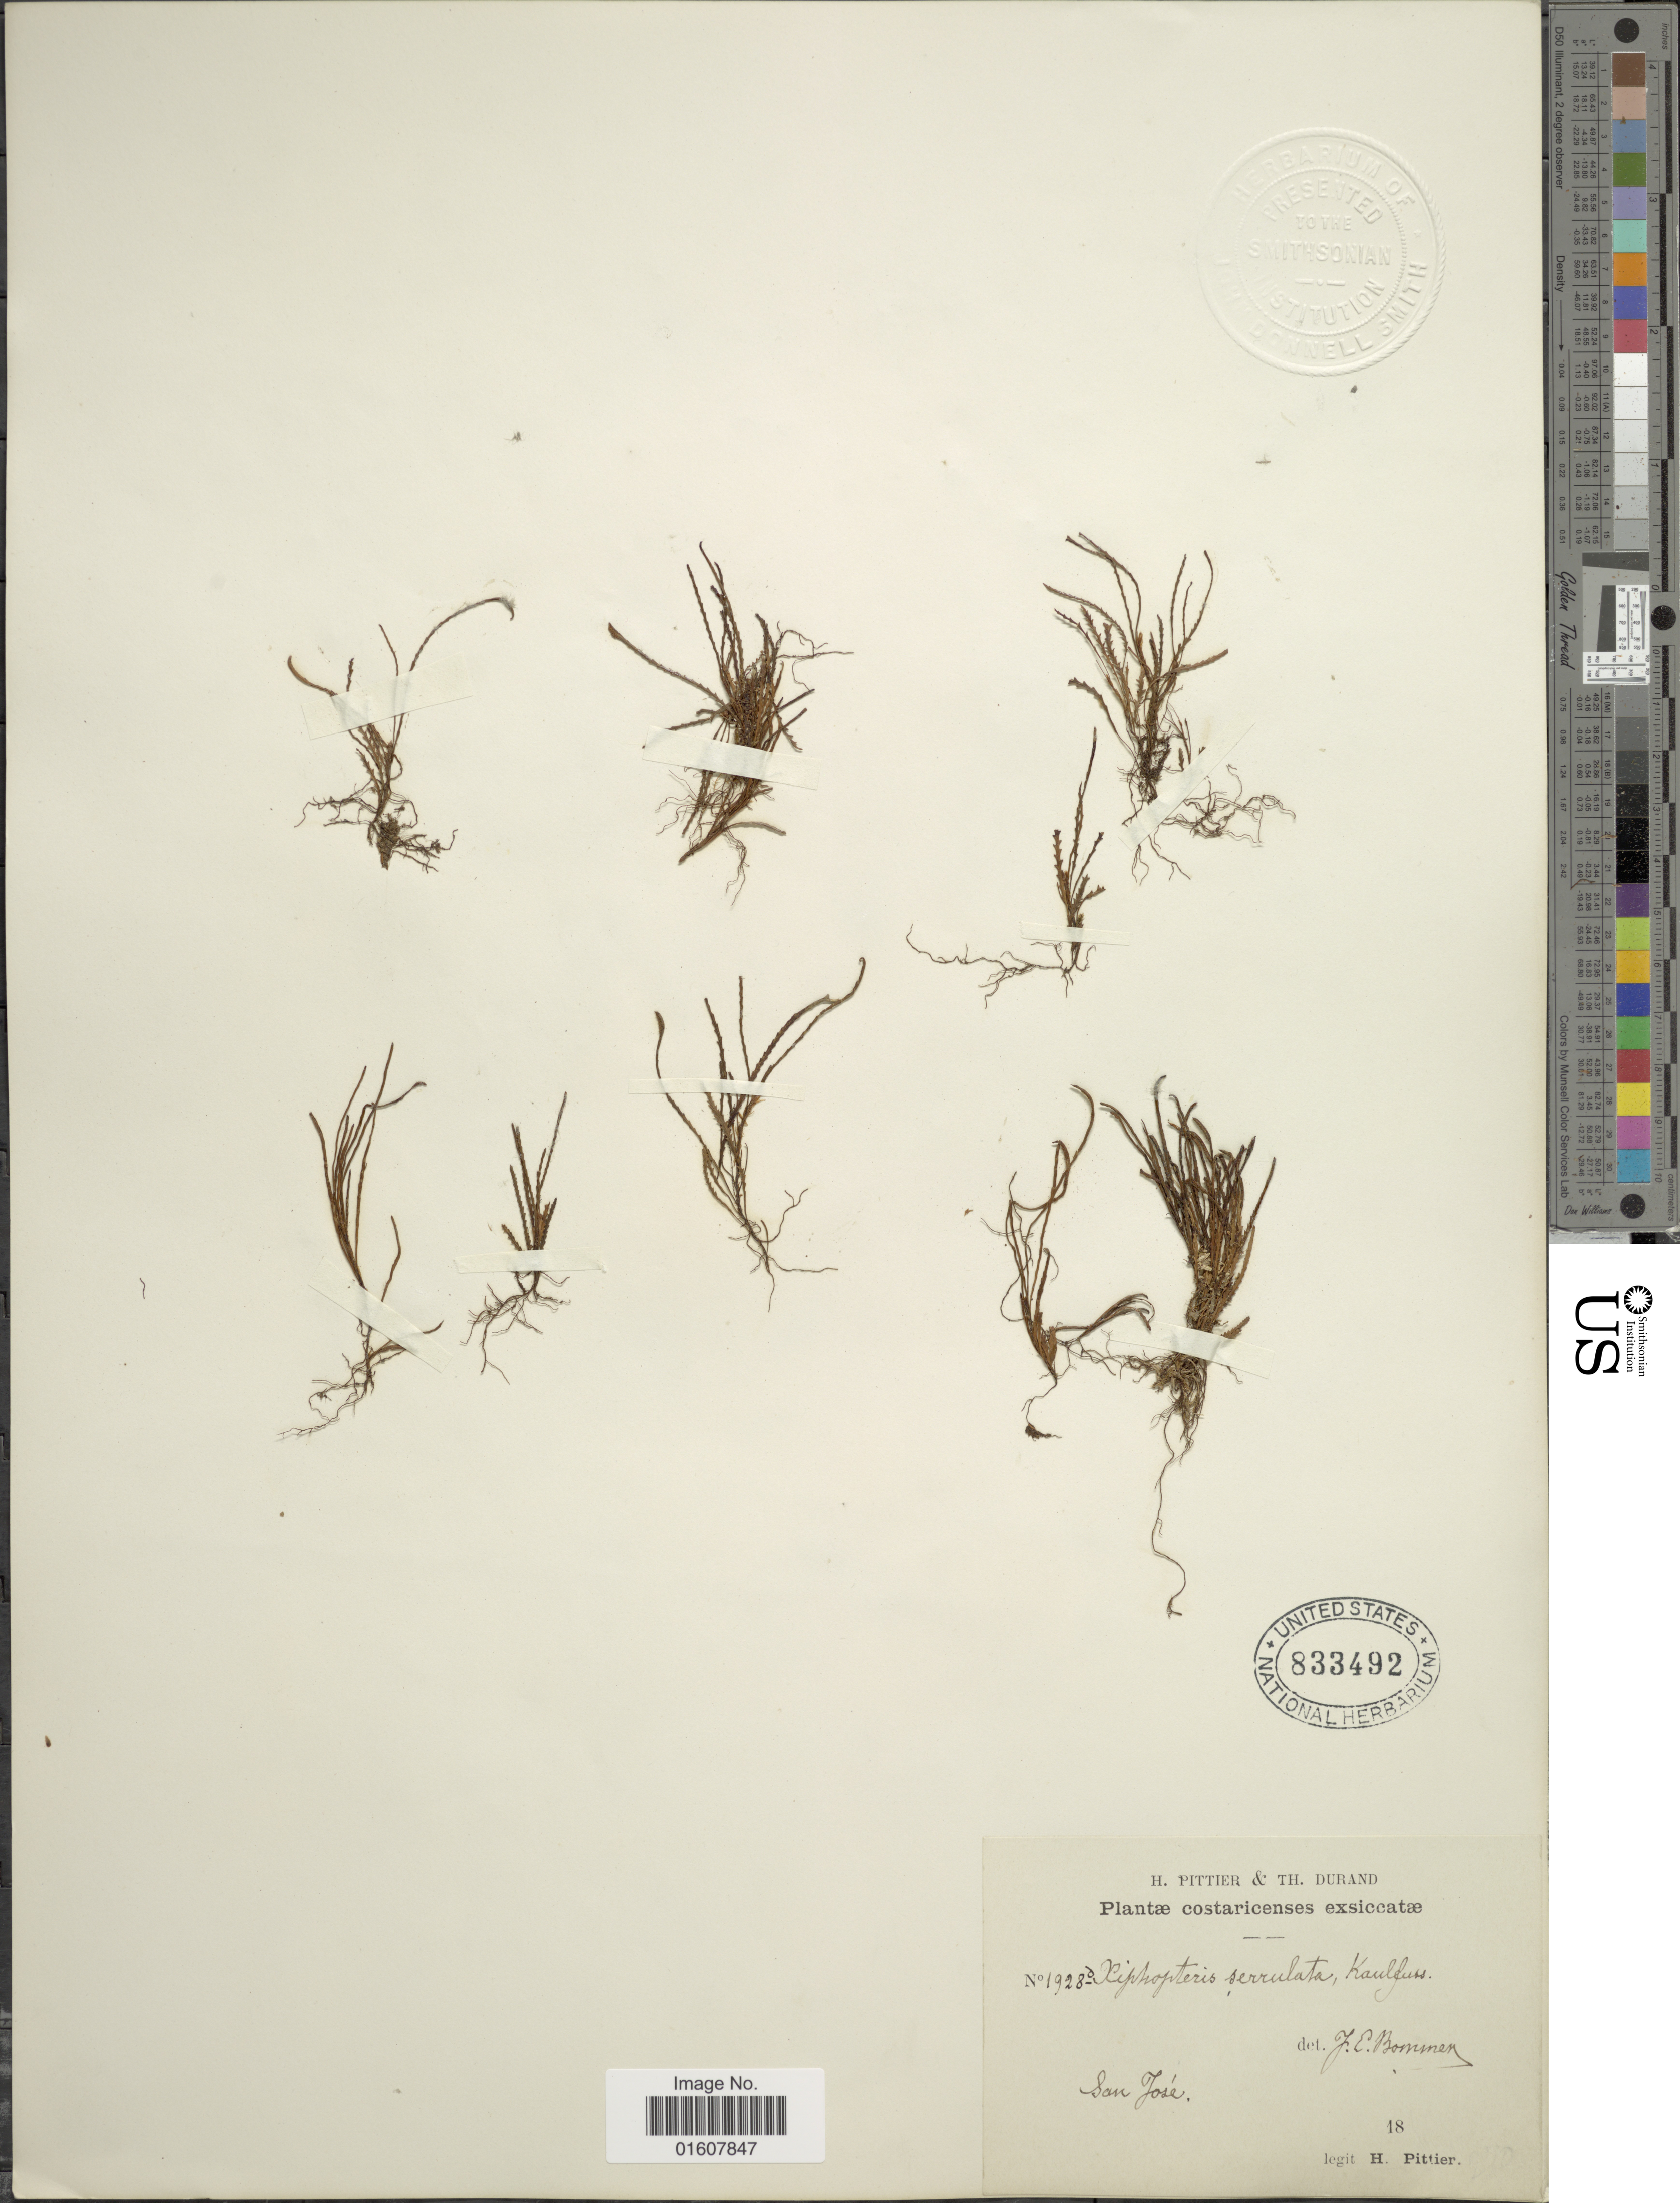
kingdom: Plantae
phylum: Tracheophyta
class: Polypodiopsida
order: Polypodiales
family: Polypodiaceae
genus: Cochlidium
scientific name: Cochlidium serrulatum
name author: (Sw.) L.E. Bishop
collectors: H. F. Pittier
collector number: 1928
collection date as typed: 18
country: Costa Rica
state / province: San José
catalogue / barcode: US 833492